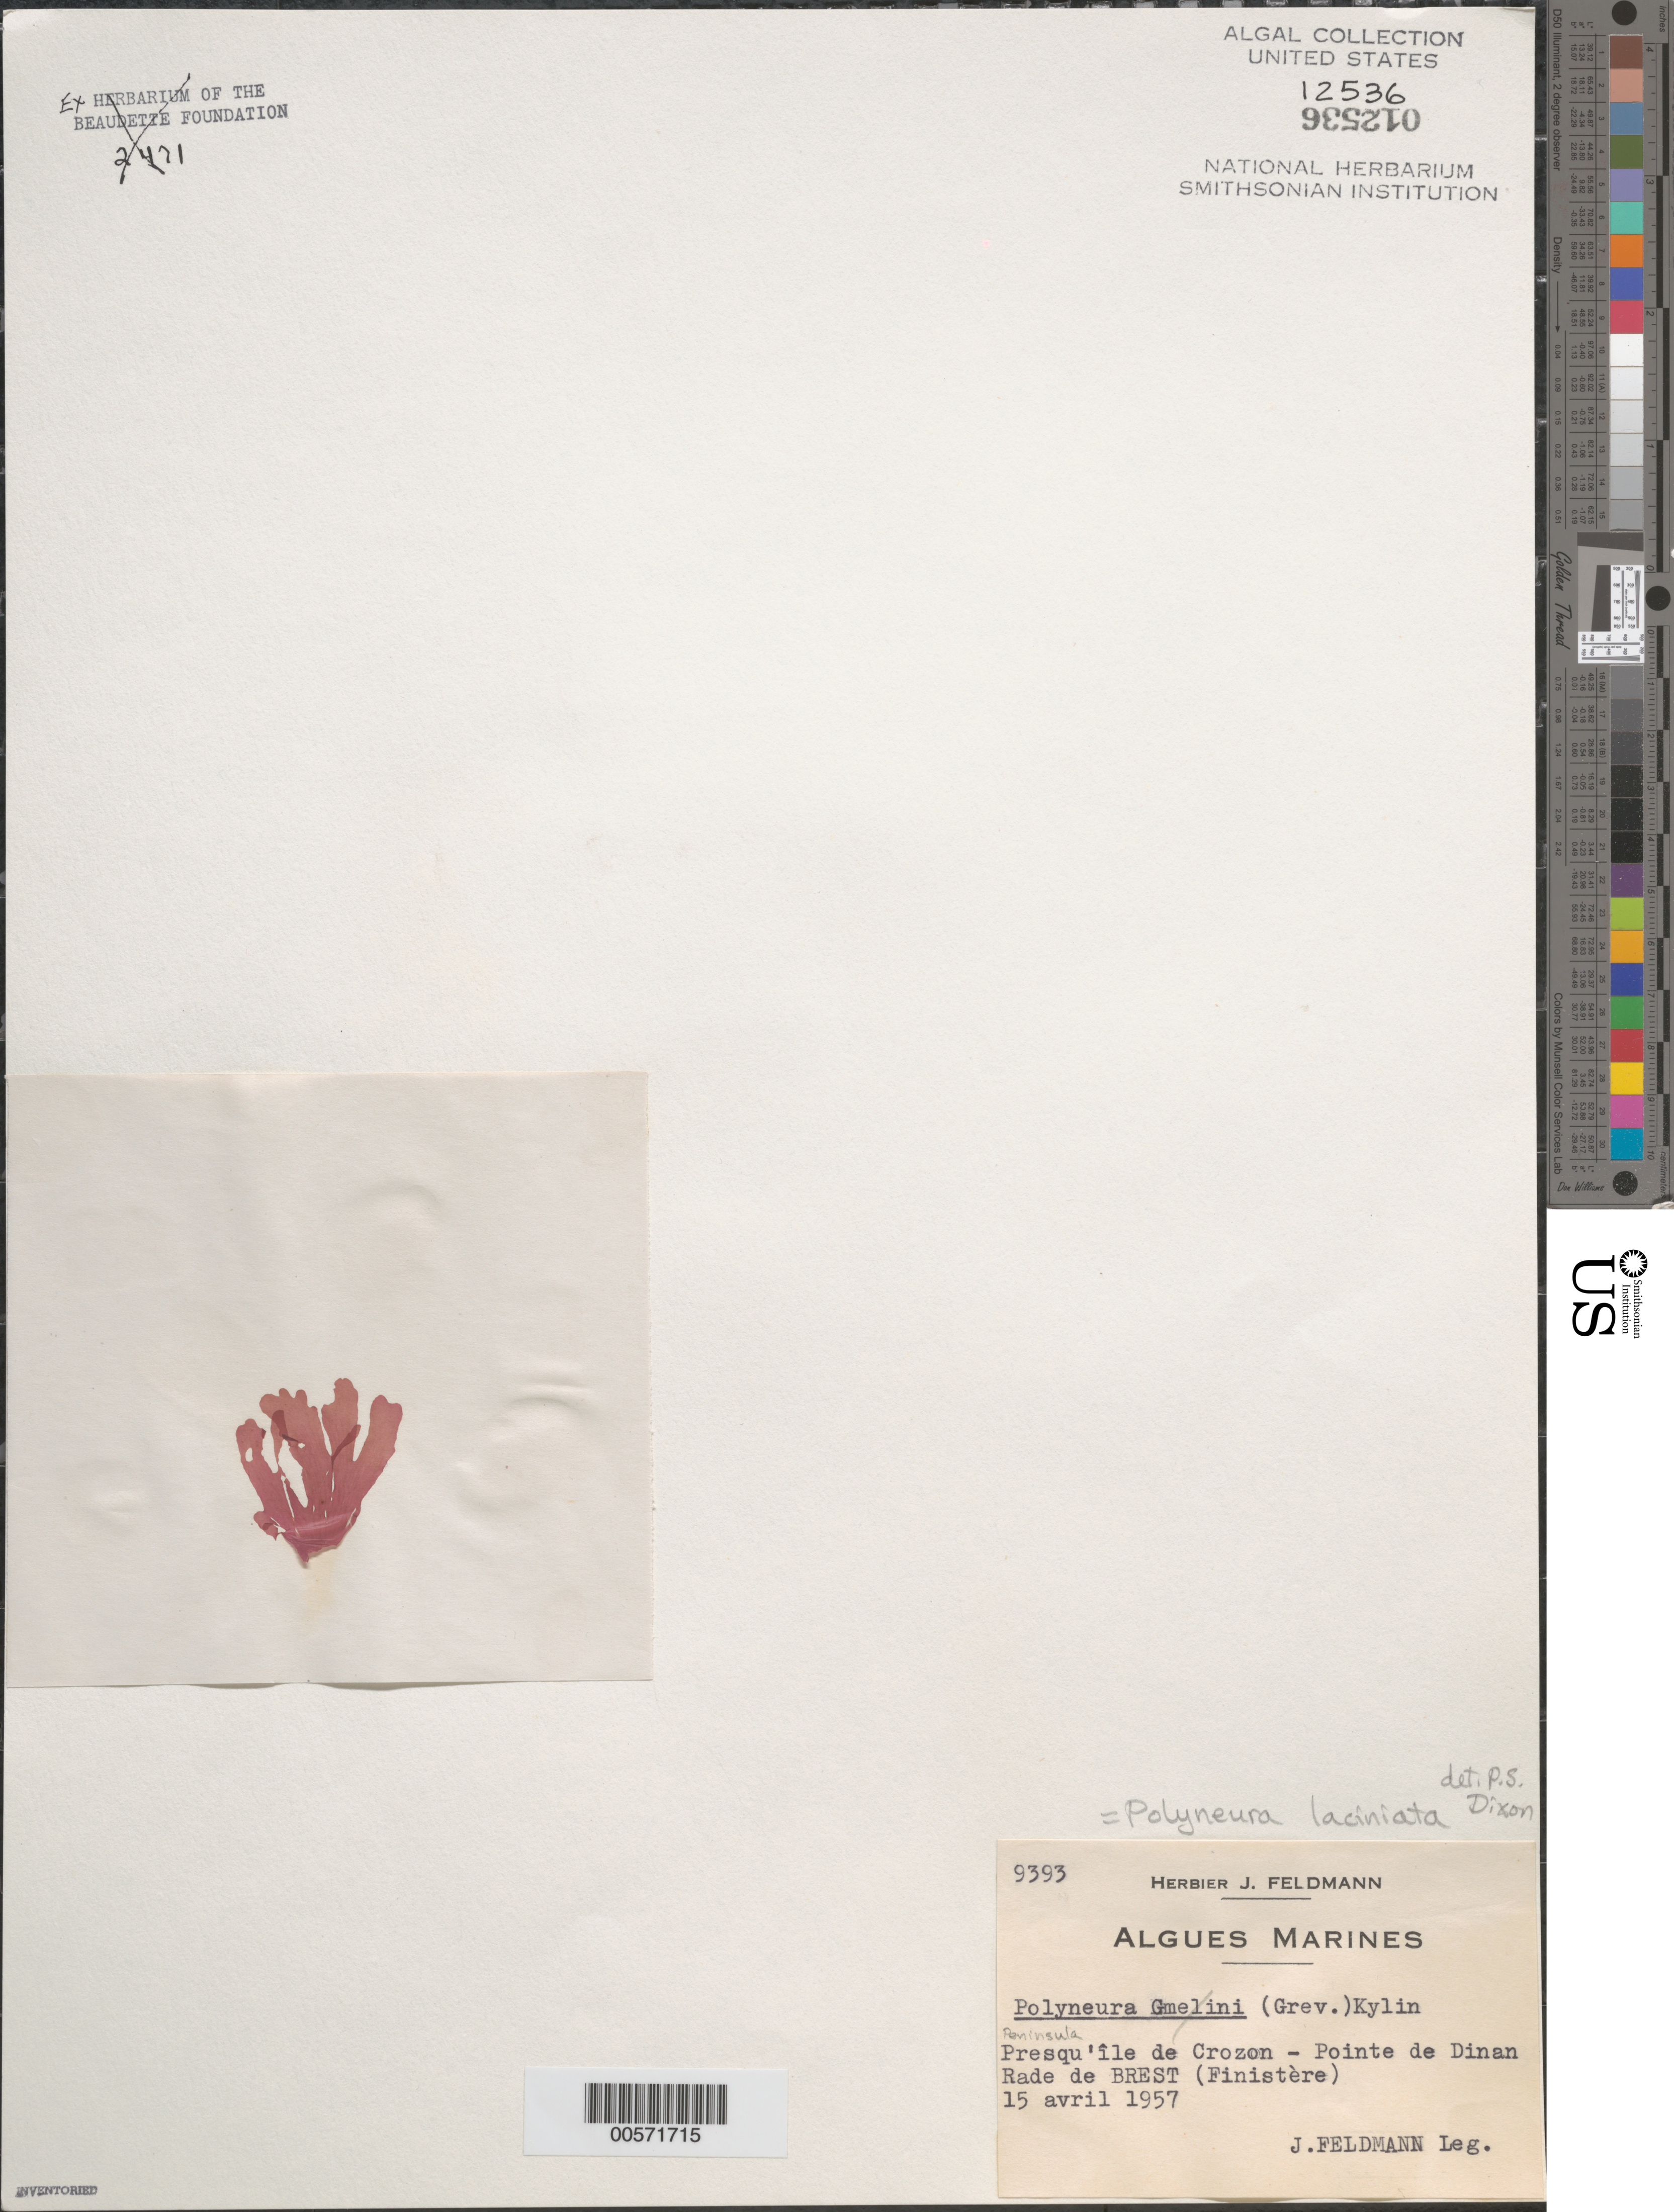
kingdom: Plantae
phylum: Rhodophyta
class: Florideophyceae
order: Ceramiales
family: Delesseriaceae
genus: Erythroglossum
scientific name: Erythroglossum laciniatum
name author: (Lightf.) C.A. Maggs & Hommersand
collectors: J. Feldmann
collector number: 9393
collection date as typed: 15 Apr 1957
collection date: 1957-04-15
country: France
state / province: Bretagne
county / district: Finistère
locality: Pointe de dinan, crozan peninsula, brest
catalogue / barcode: US 12536